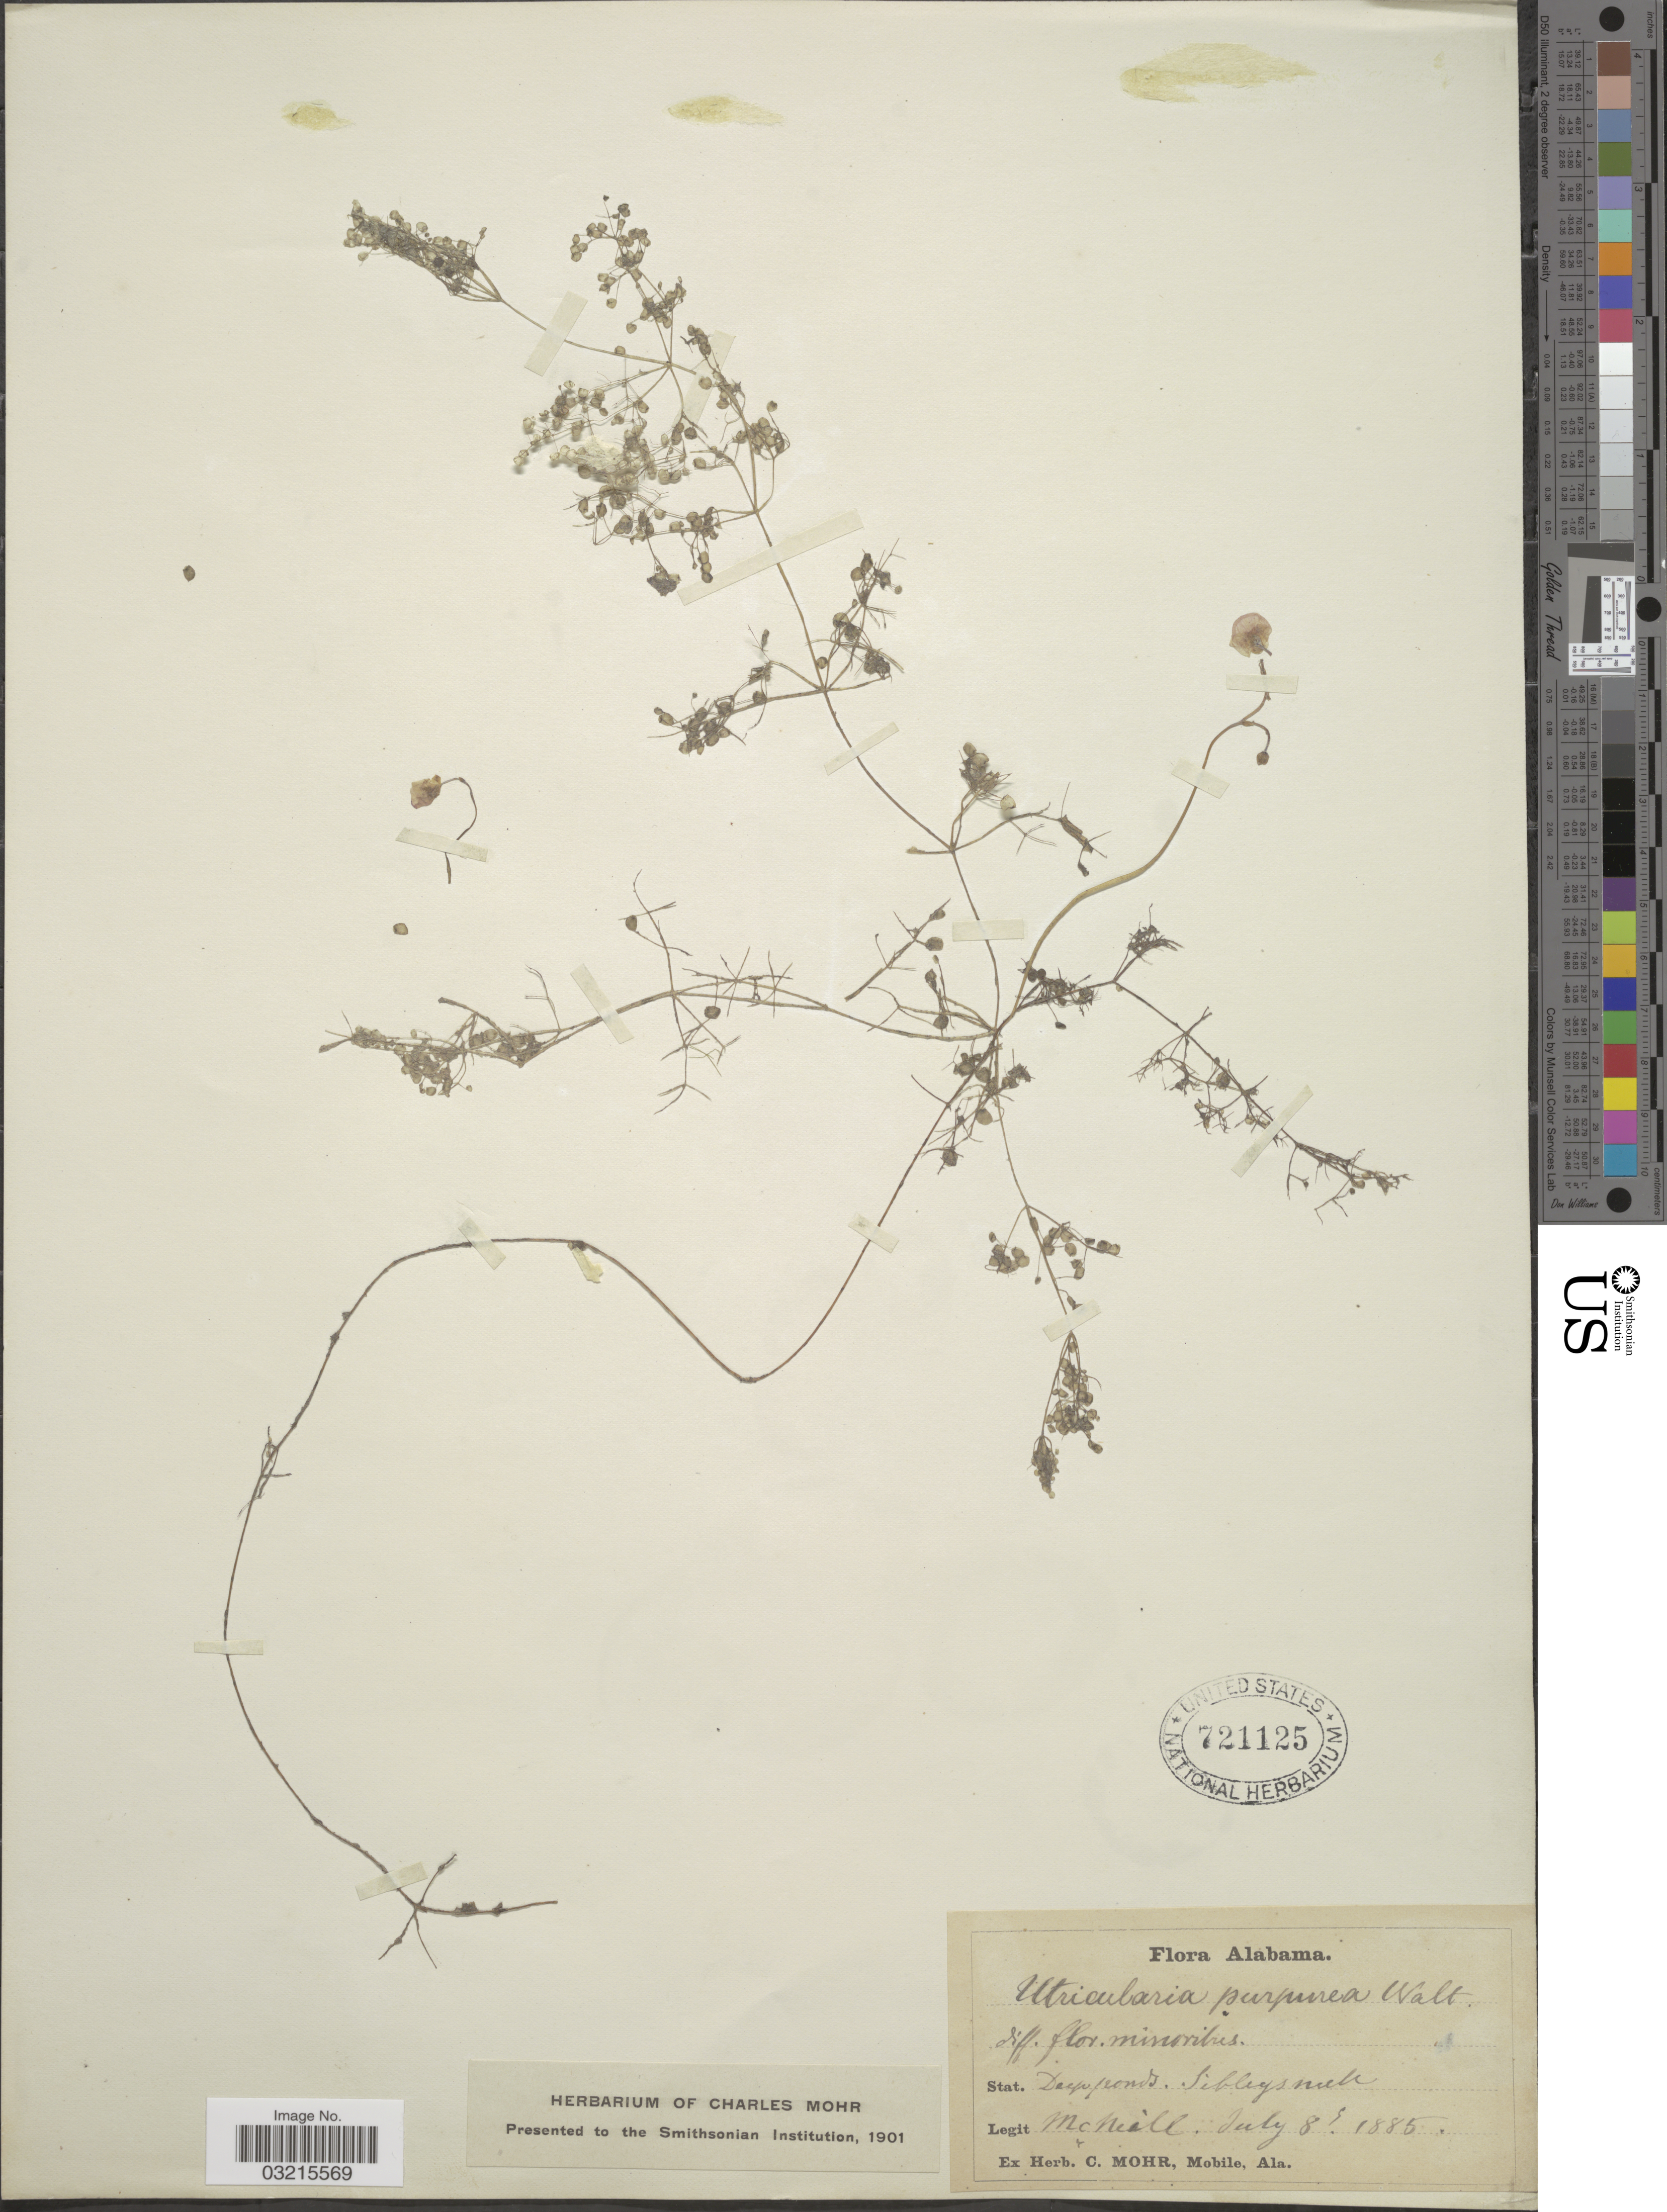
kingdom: Plantae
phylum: Tracheophyta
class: Magnoliopsida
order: Lamiales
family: Lentibulariaceae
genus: Utricularia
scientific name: Utricularia purpurea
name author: Walter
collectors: McNeill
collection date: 1885-07-08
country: United States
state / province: Alabama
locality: Sibleys creek.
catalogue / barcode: US 721125